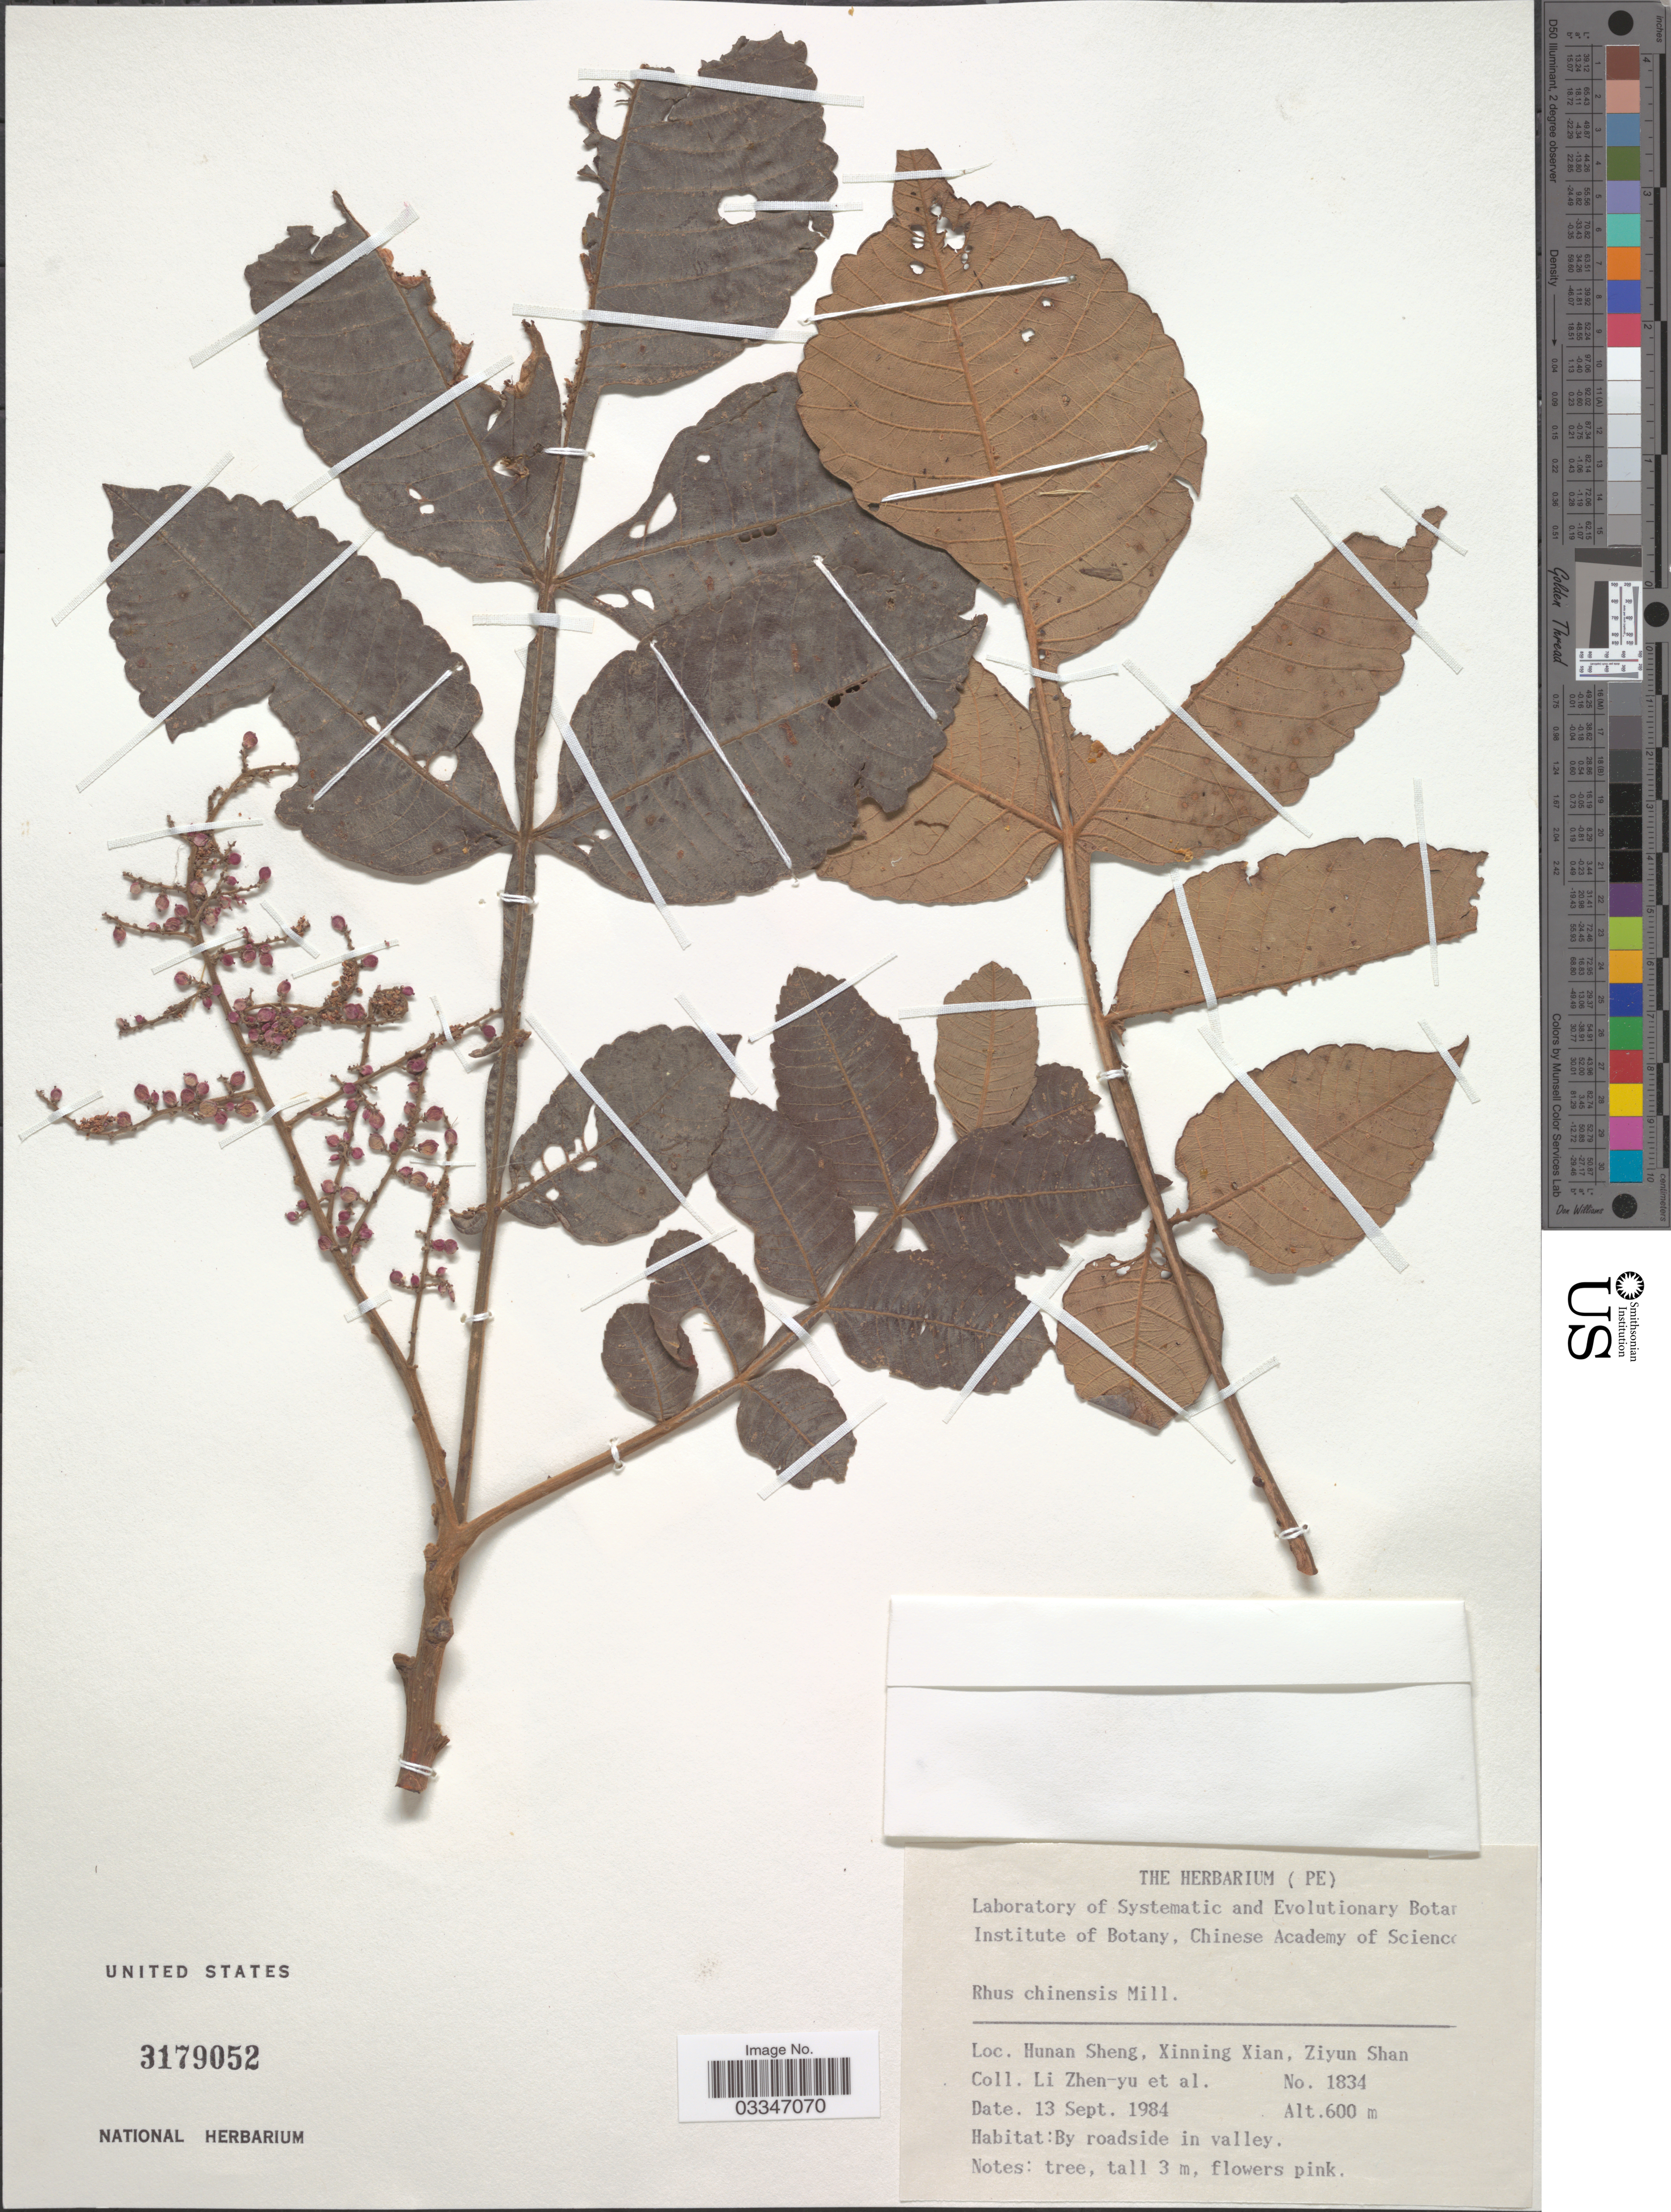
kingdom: Plantae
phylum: Tracheophyta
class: Magnoliopsida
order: Sapindales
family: Anacardiaceae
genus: Rhus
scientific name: Rhus chinensis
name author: Mill.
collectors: Z. Y. Li & et al.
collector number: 1834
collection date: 1984-09-13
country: China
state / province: Hunan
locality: Hunan Sheng, Xinning Xian, Ziyun Shan. By roadside in valley.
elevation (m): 600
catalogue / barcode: US 2179052